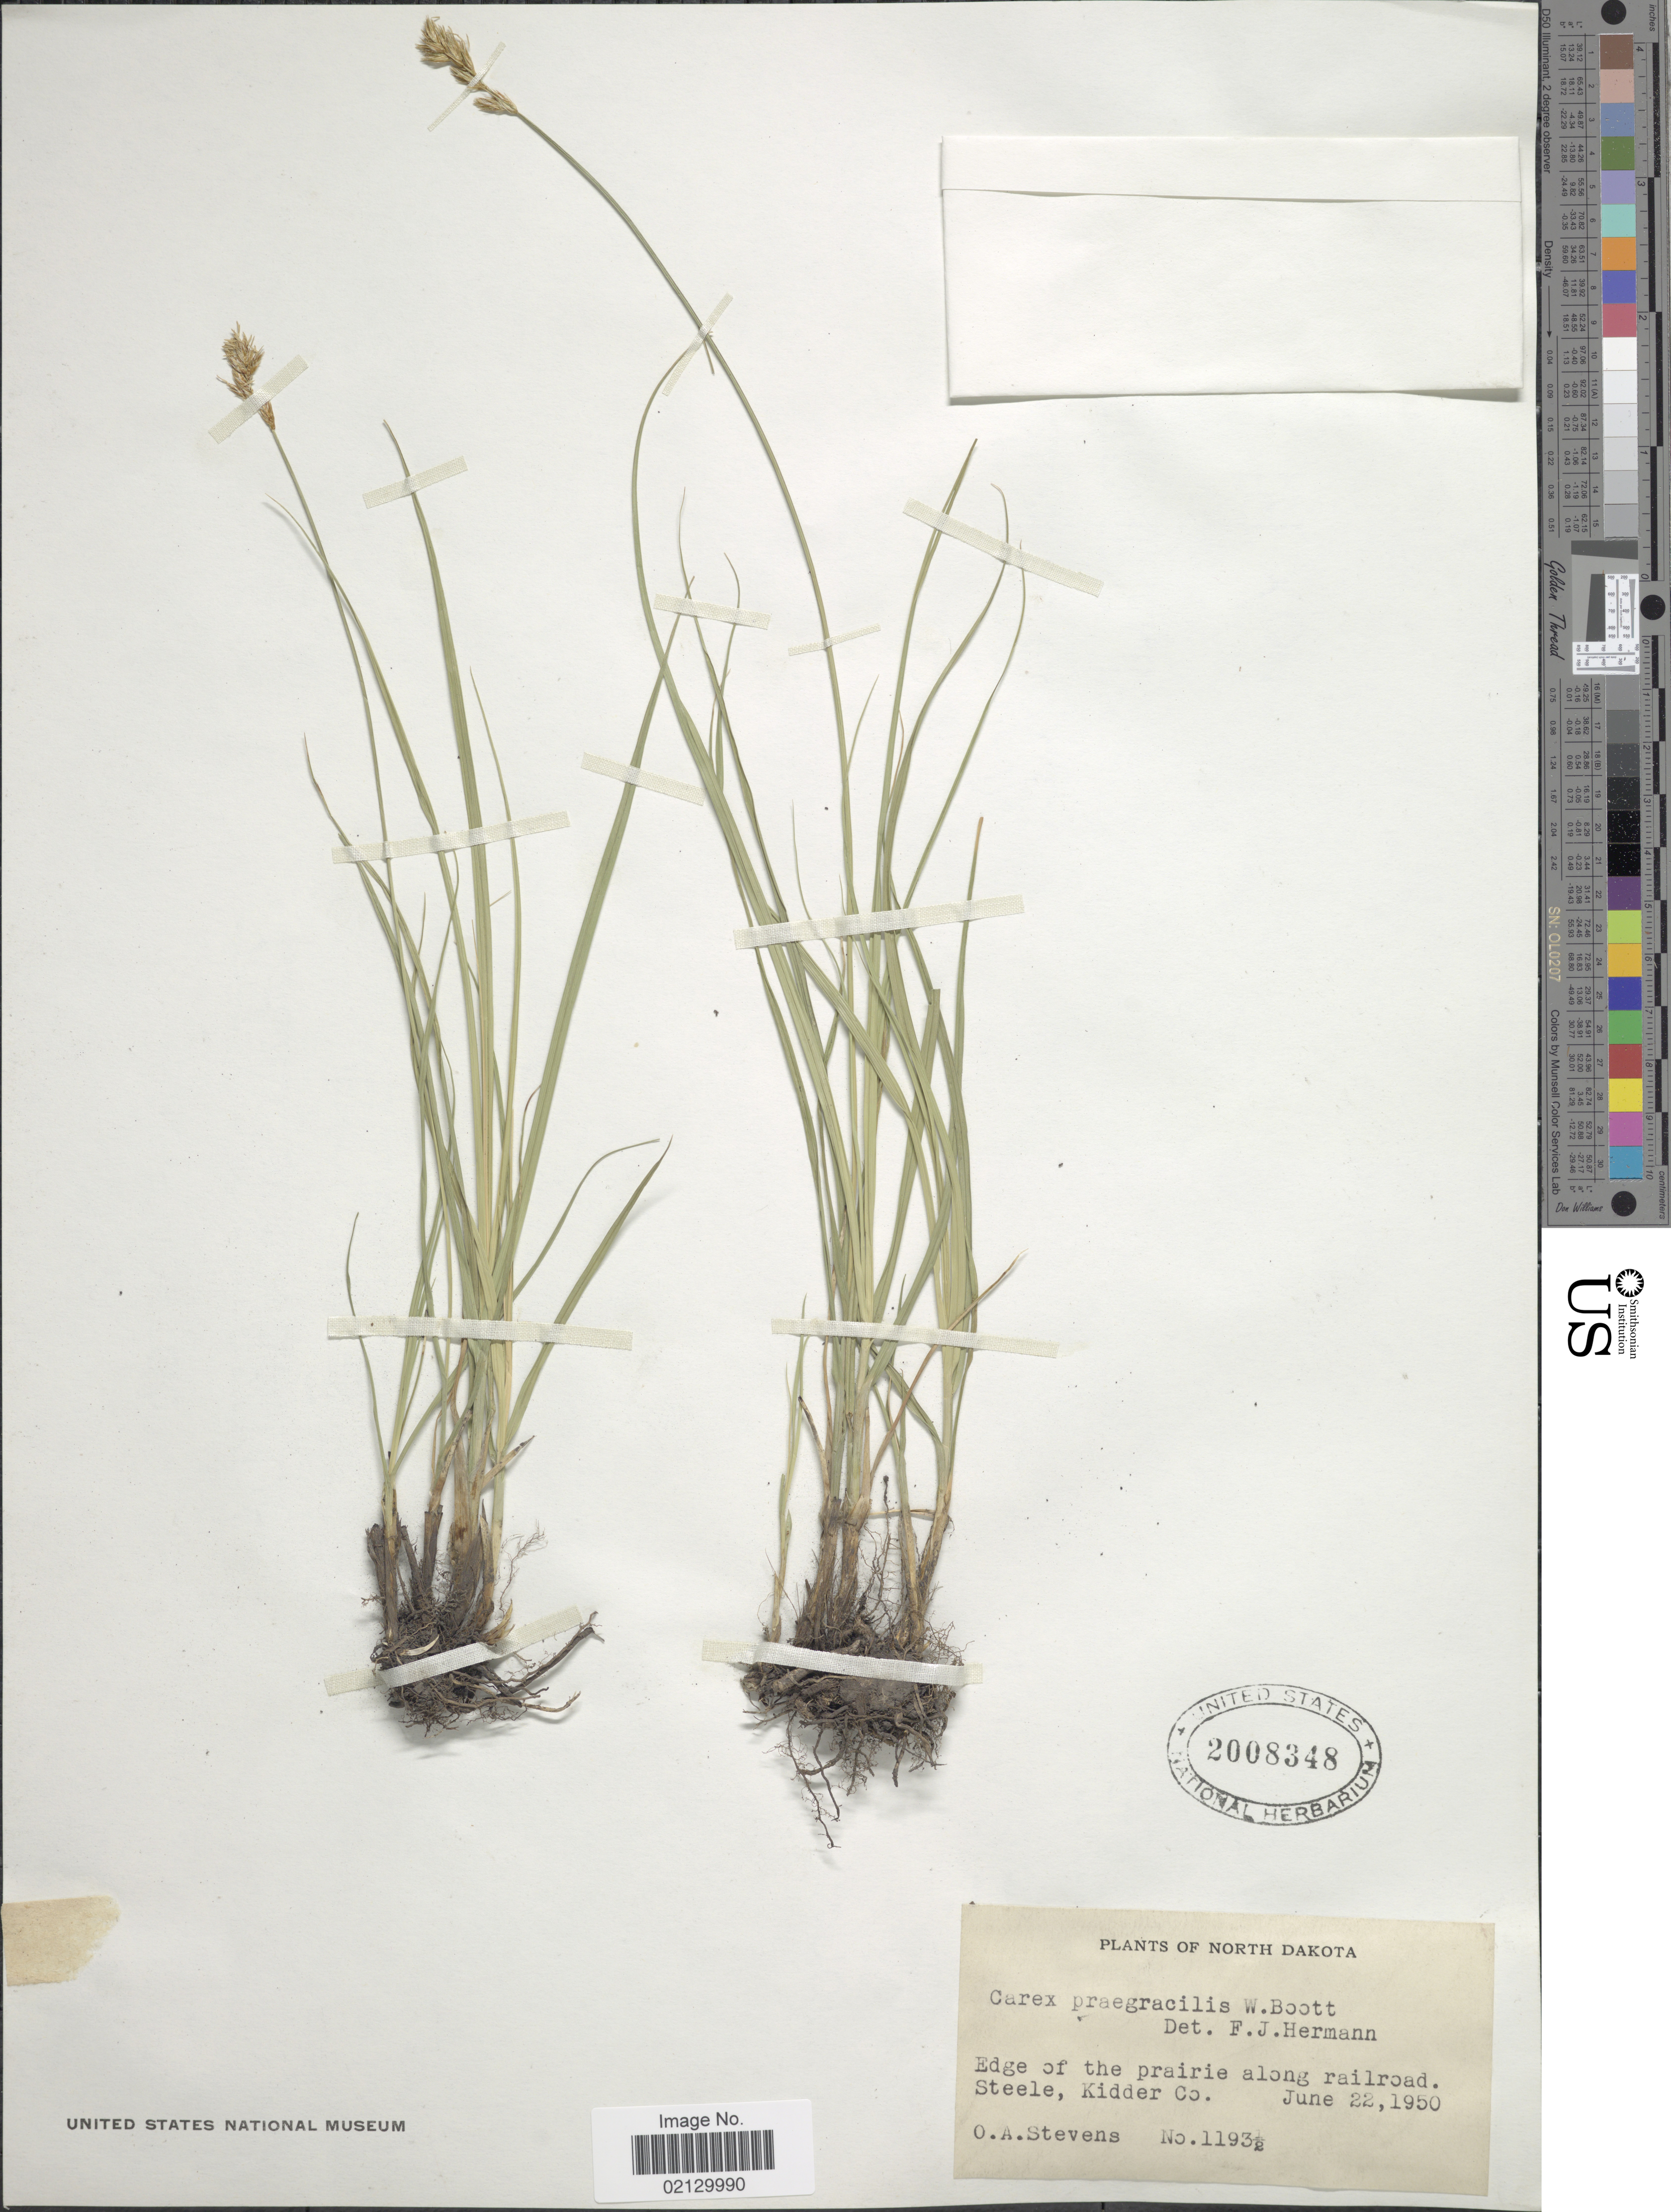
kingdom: Plantae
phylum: Tracheophyta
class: Liliopsida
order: Poales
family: Cyperaceae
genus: Carex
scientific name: Carex praegracilis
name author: W. Boott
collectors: O. A. Stevens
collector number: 1193 1/2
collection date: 1950-06-22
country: United States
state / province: North Dakota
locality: Edge of the prairie along railroad. Steele, Kidder Co.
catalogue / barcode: US 2008348